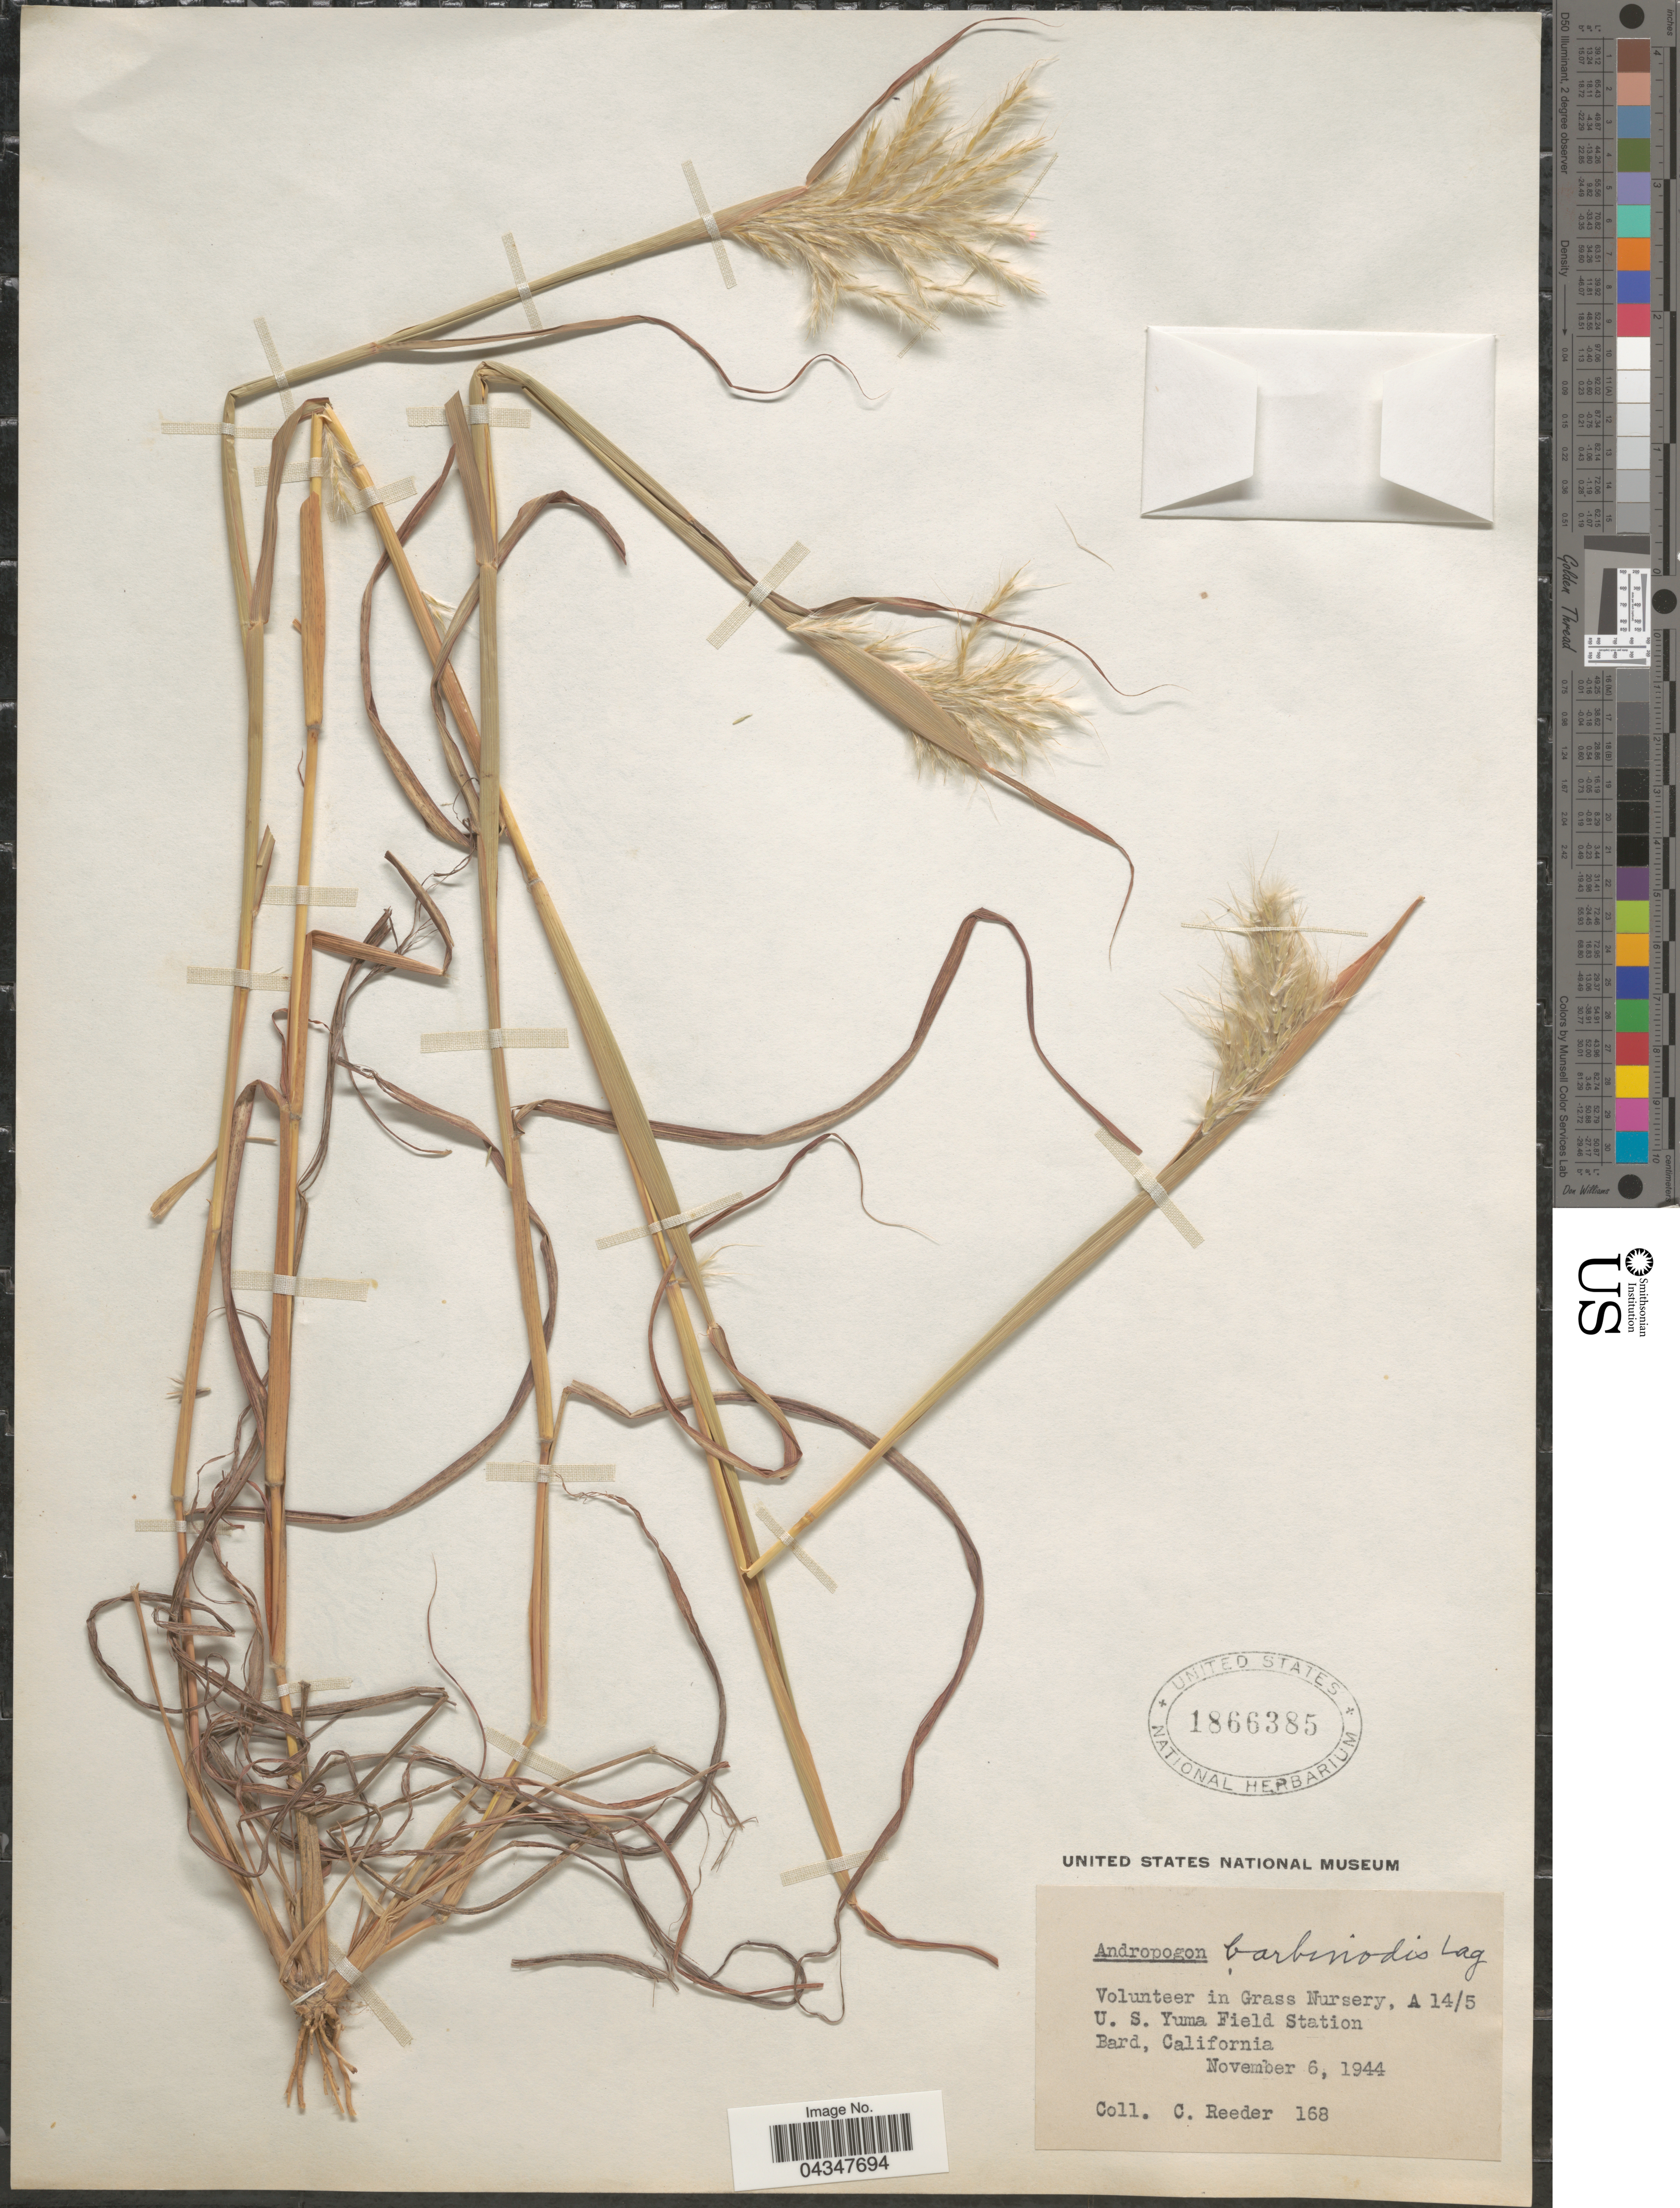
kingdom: Plantae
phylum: Tracheophyta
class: Liliopsida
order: Poales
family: Poaceae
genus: Bothriochloa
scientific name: Bothriochloa barbinodis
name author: (Lag.) Herter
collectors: C. Reeder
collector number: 168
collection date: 1944-11-06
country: United States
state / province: California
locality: Volunteer in Grass Nursery, A 14/5 U. S. Yuma Field Station Bard.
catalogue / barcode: US 1866385